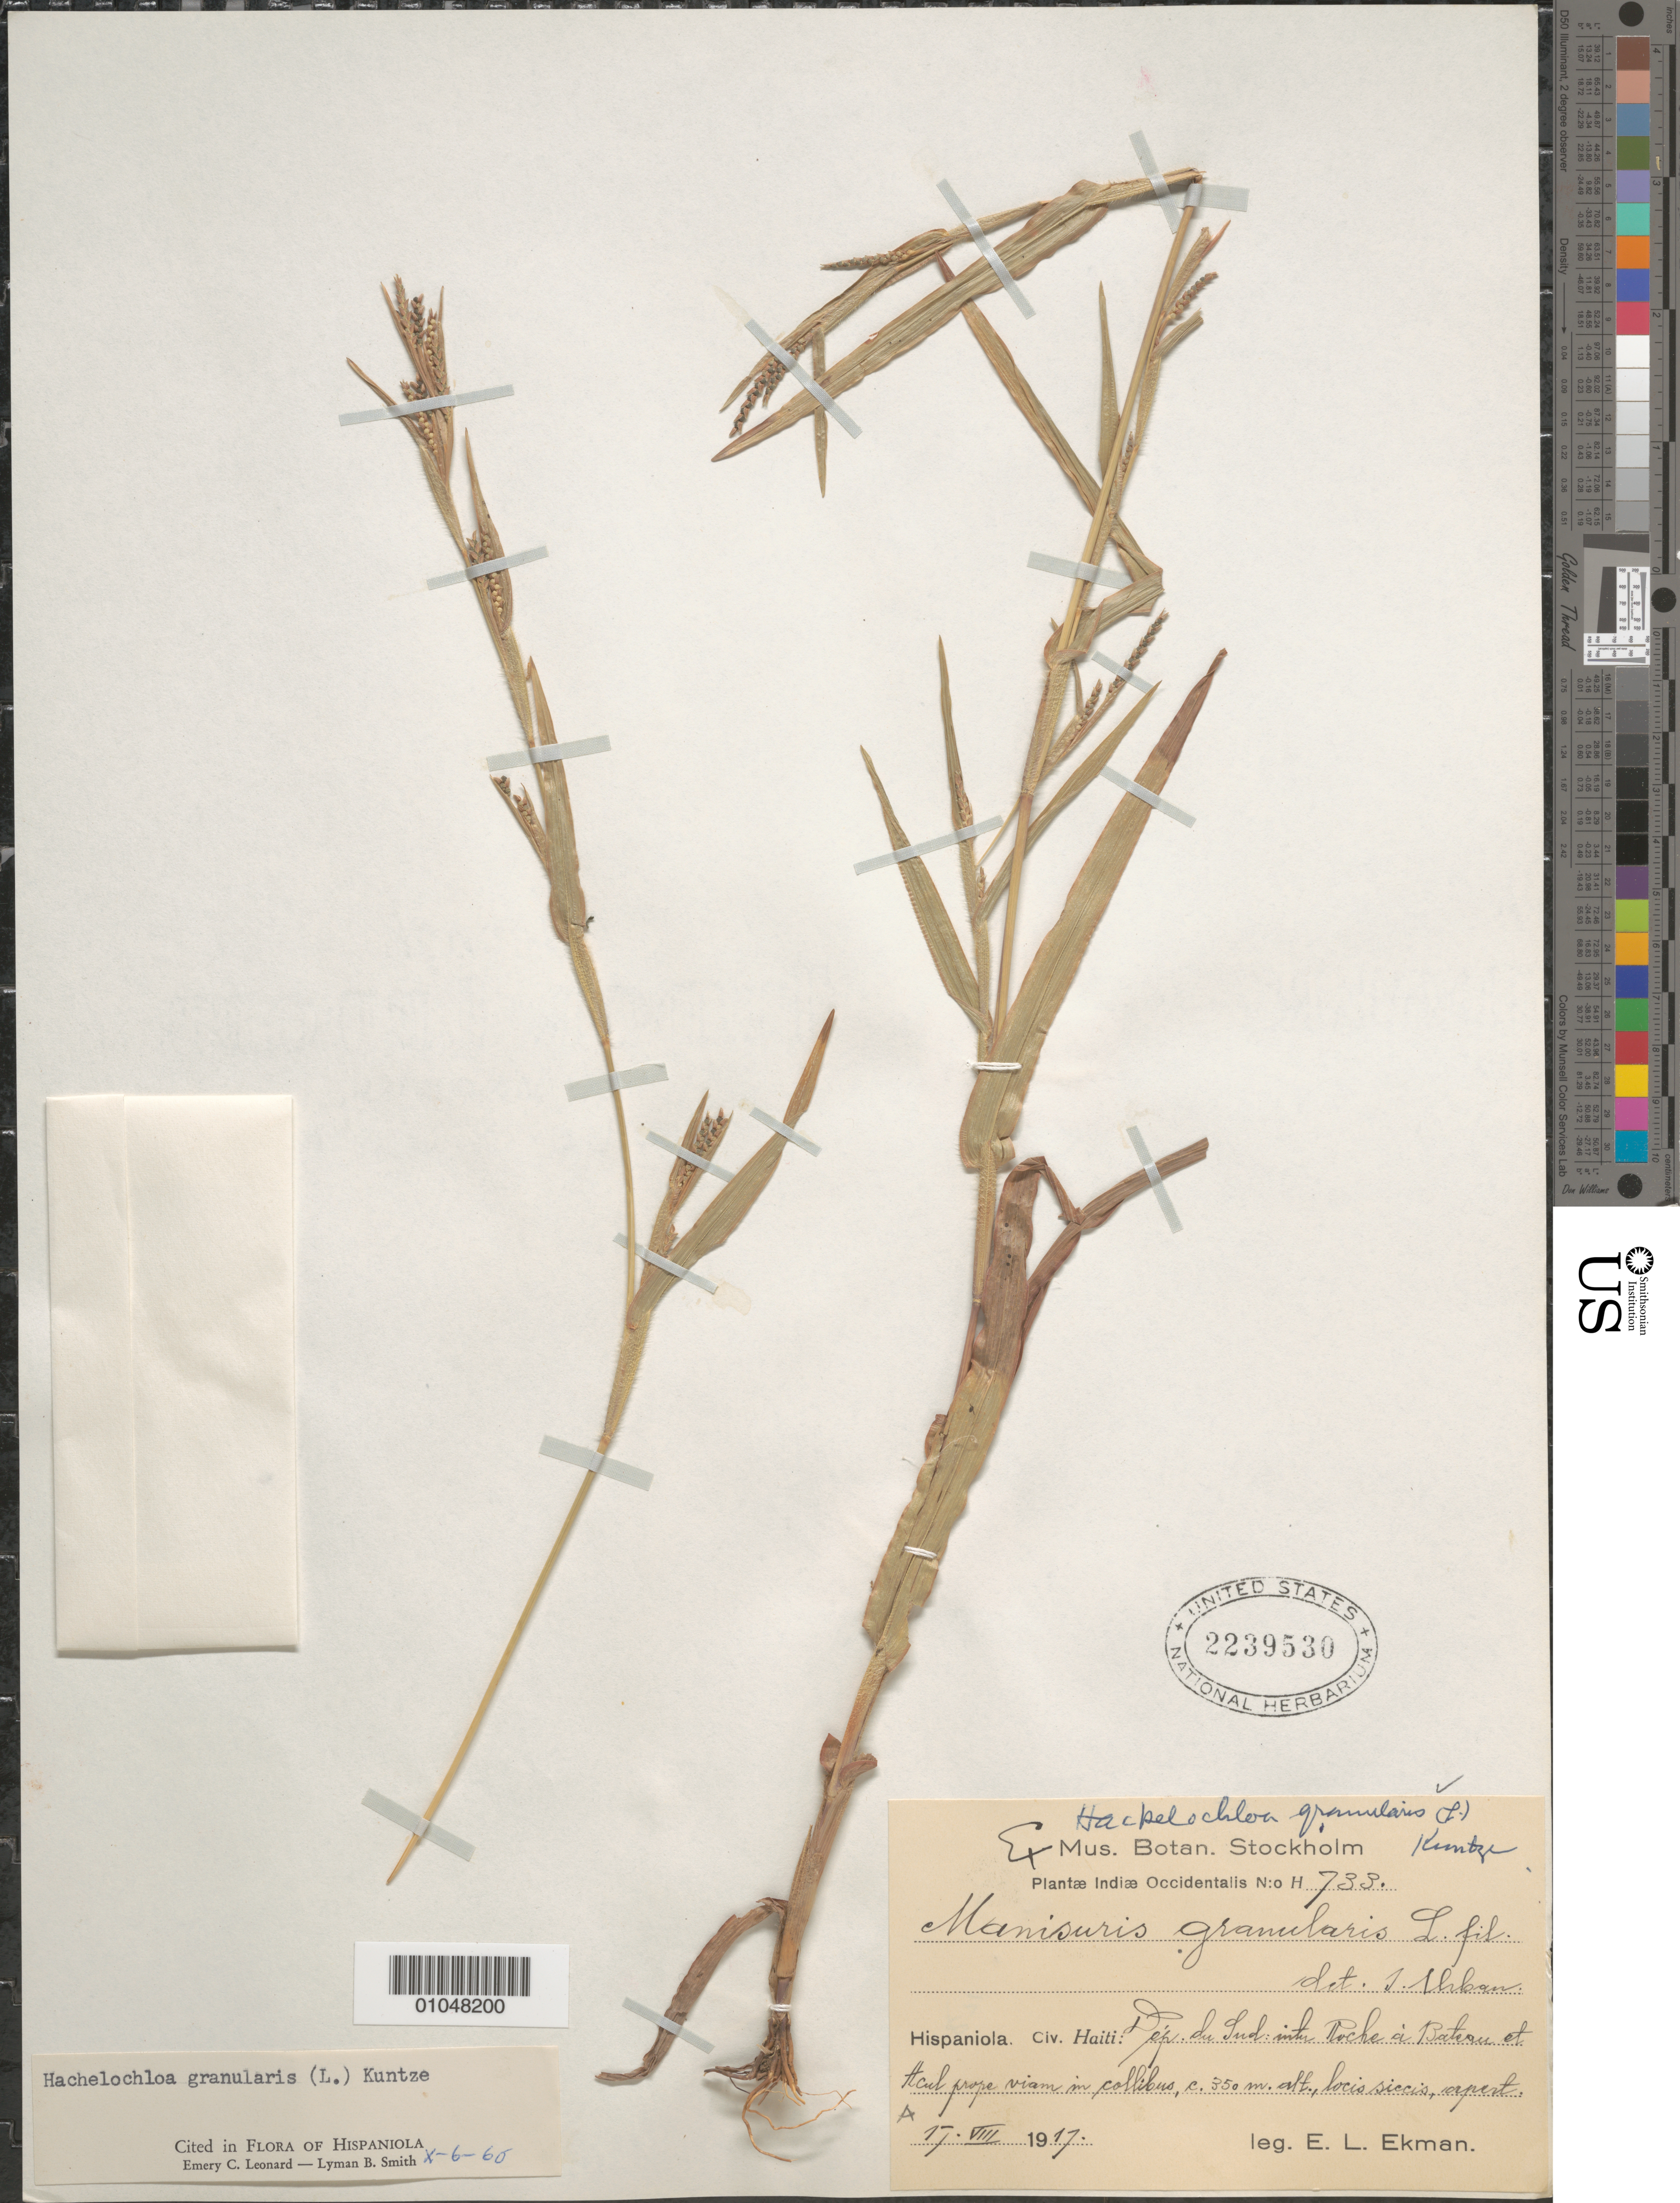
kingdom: Plantae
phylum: Tracheophyta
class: Liliopsida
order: Poales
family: Poaceae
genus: Hackelochloa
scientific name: Hackelochloa granularis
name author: (L.) Kuntze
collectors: E. L. Ekman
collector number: H 733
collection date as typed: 17 Aug 1917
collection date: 1917-08-17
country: Haiti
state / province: Sud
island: Hispaniola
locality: Dej du Sud,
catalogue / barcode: US 2239530